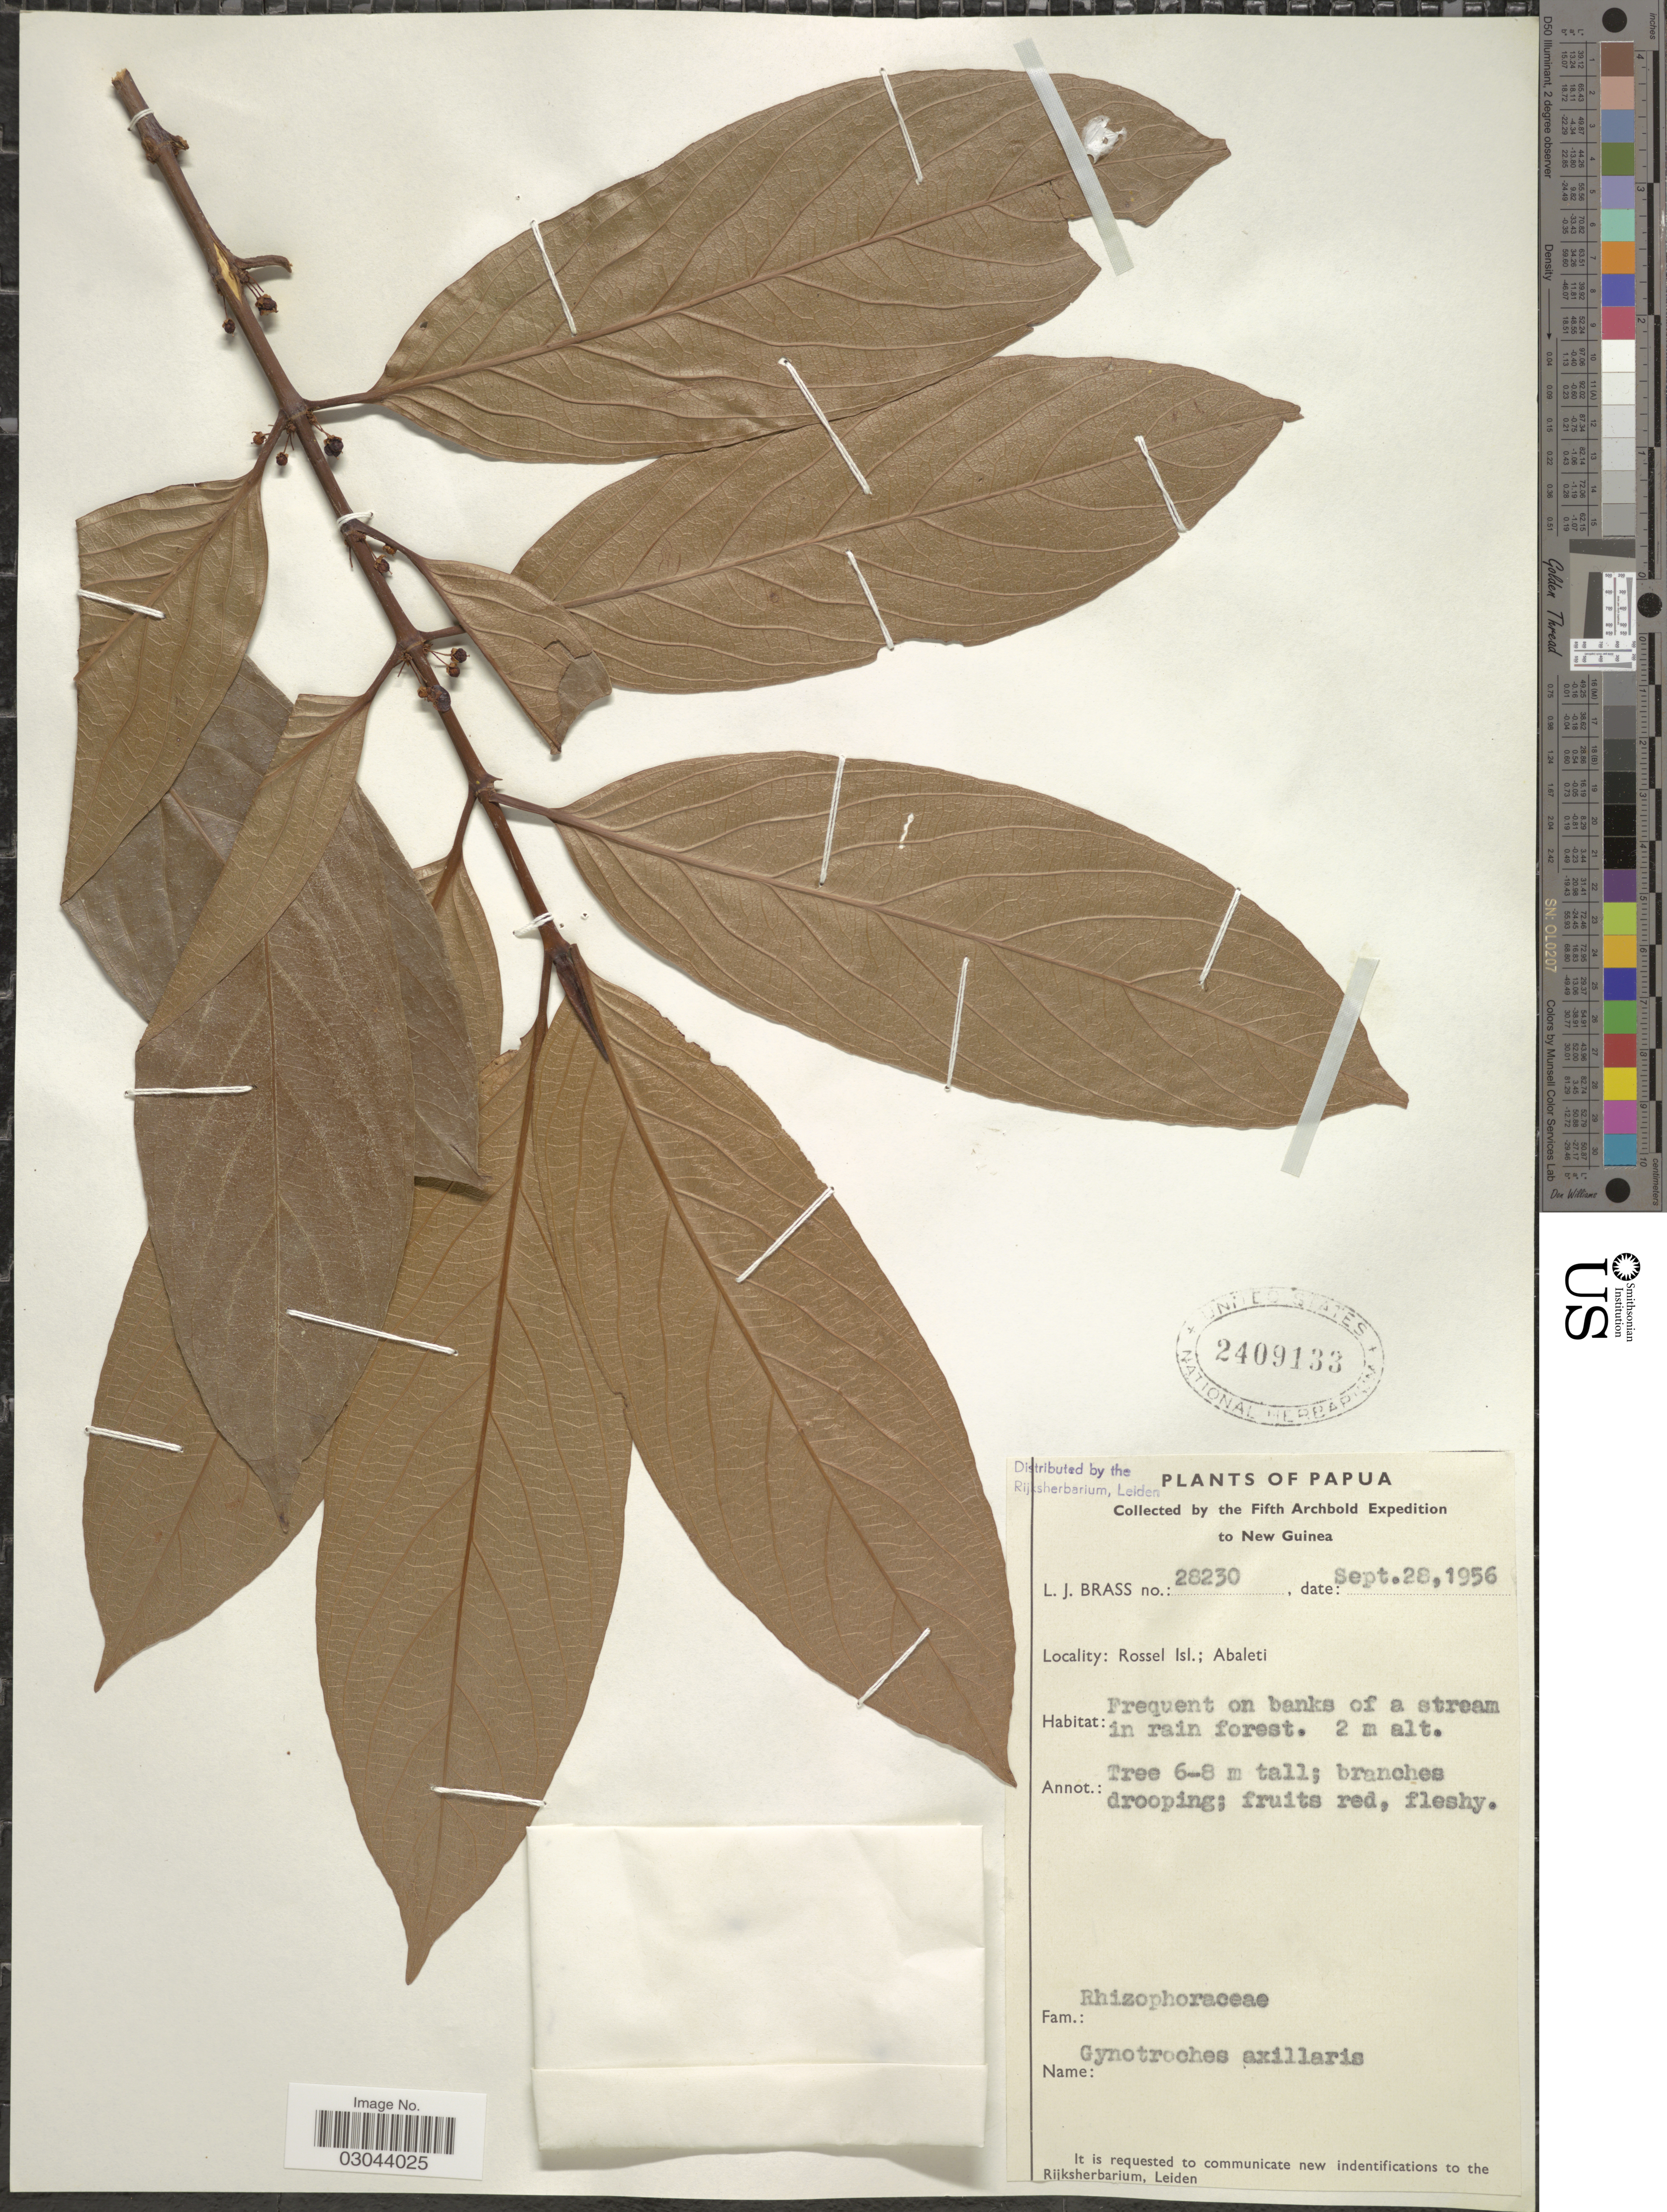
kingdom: Plantae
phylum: Tracheophyta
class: Magnoliopsida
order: Malpighiales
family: Rhizophoraceae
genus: Gynotroches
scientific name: Gynotroches axillaris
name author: Blume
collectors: L. J. Brass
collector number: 28230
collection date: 1956-09-28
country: Papua New Guinea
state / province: Milne Bay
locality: New Guinea. Rossel Isl.; Abaleti.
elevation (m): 2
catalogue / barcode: US 2409133